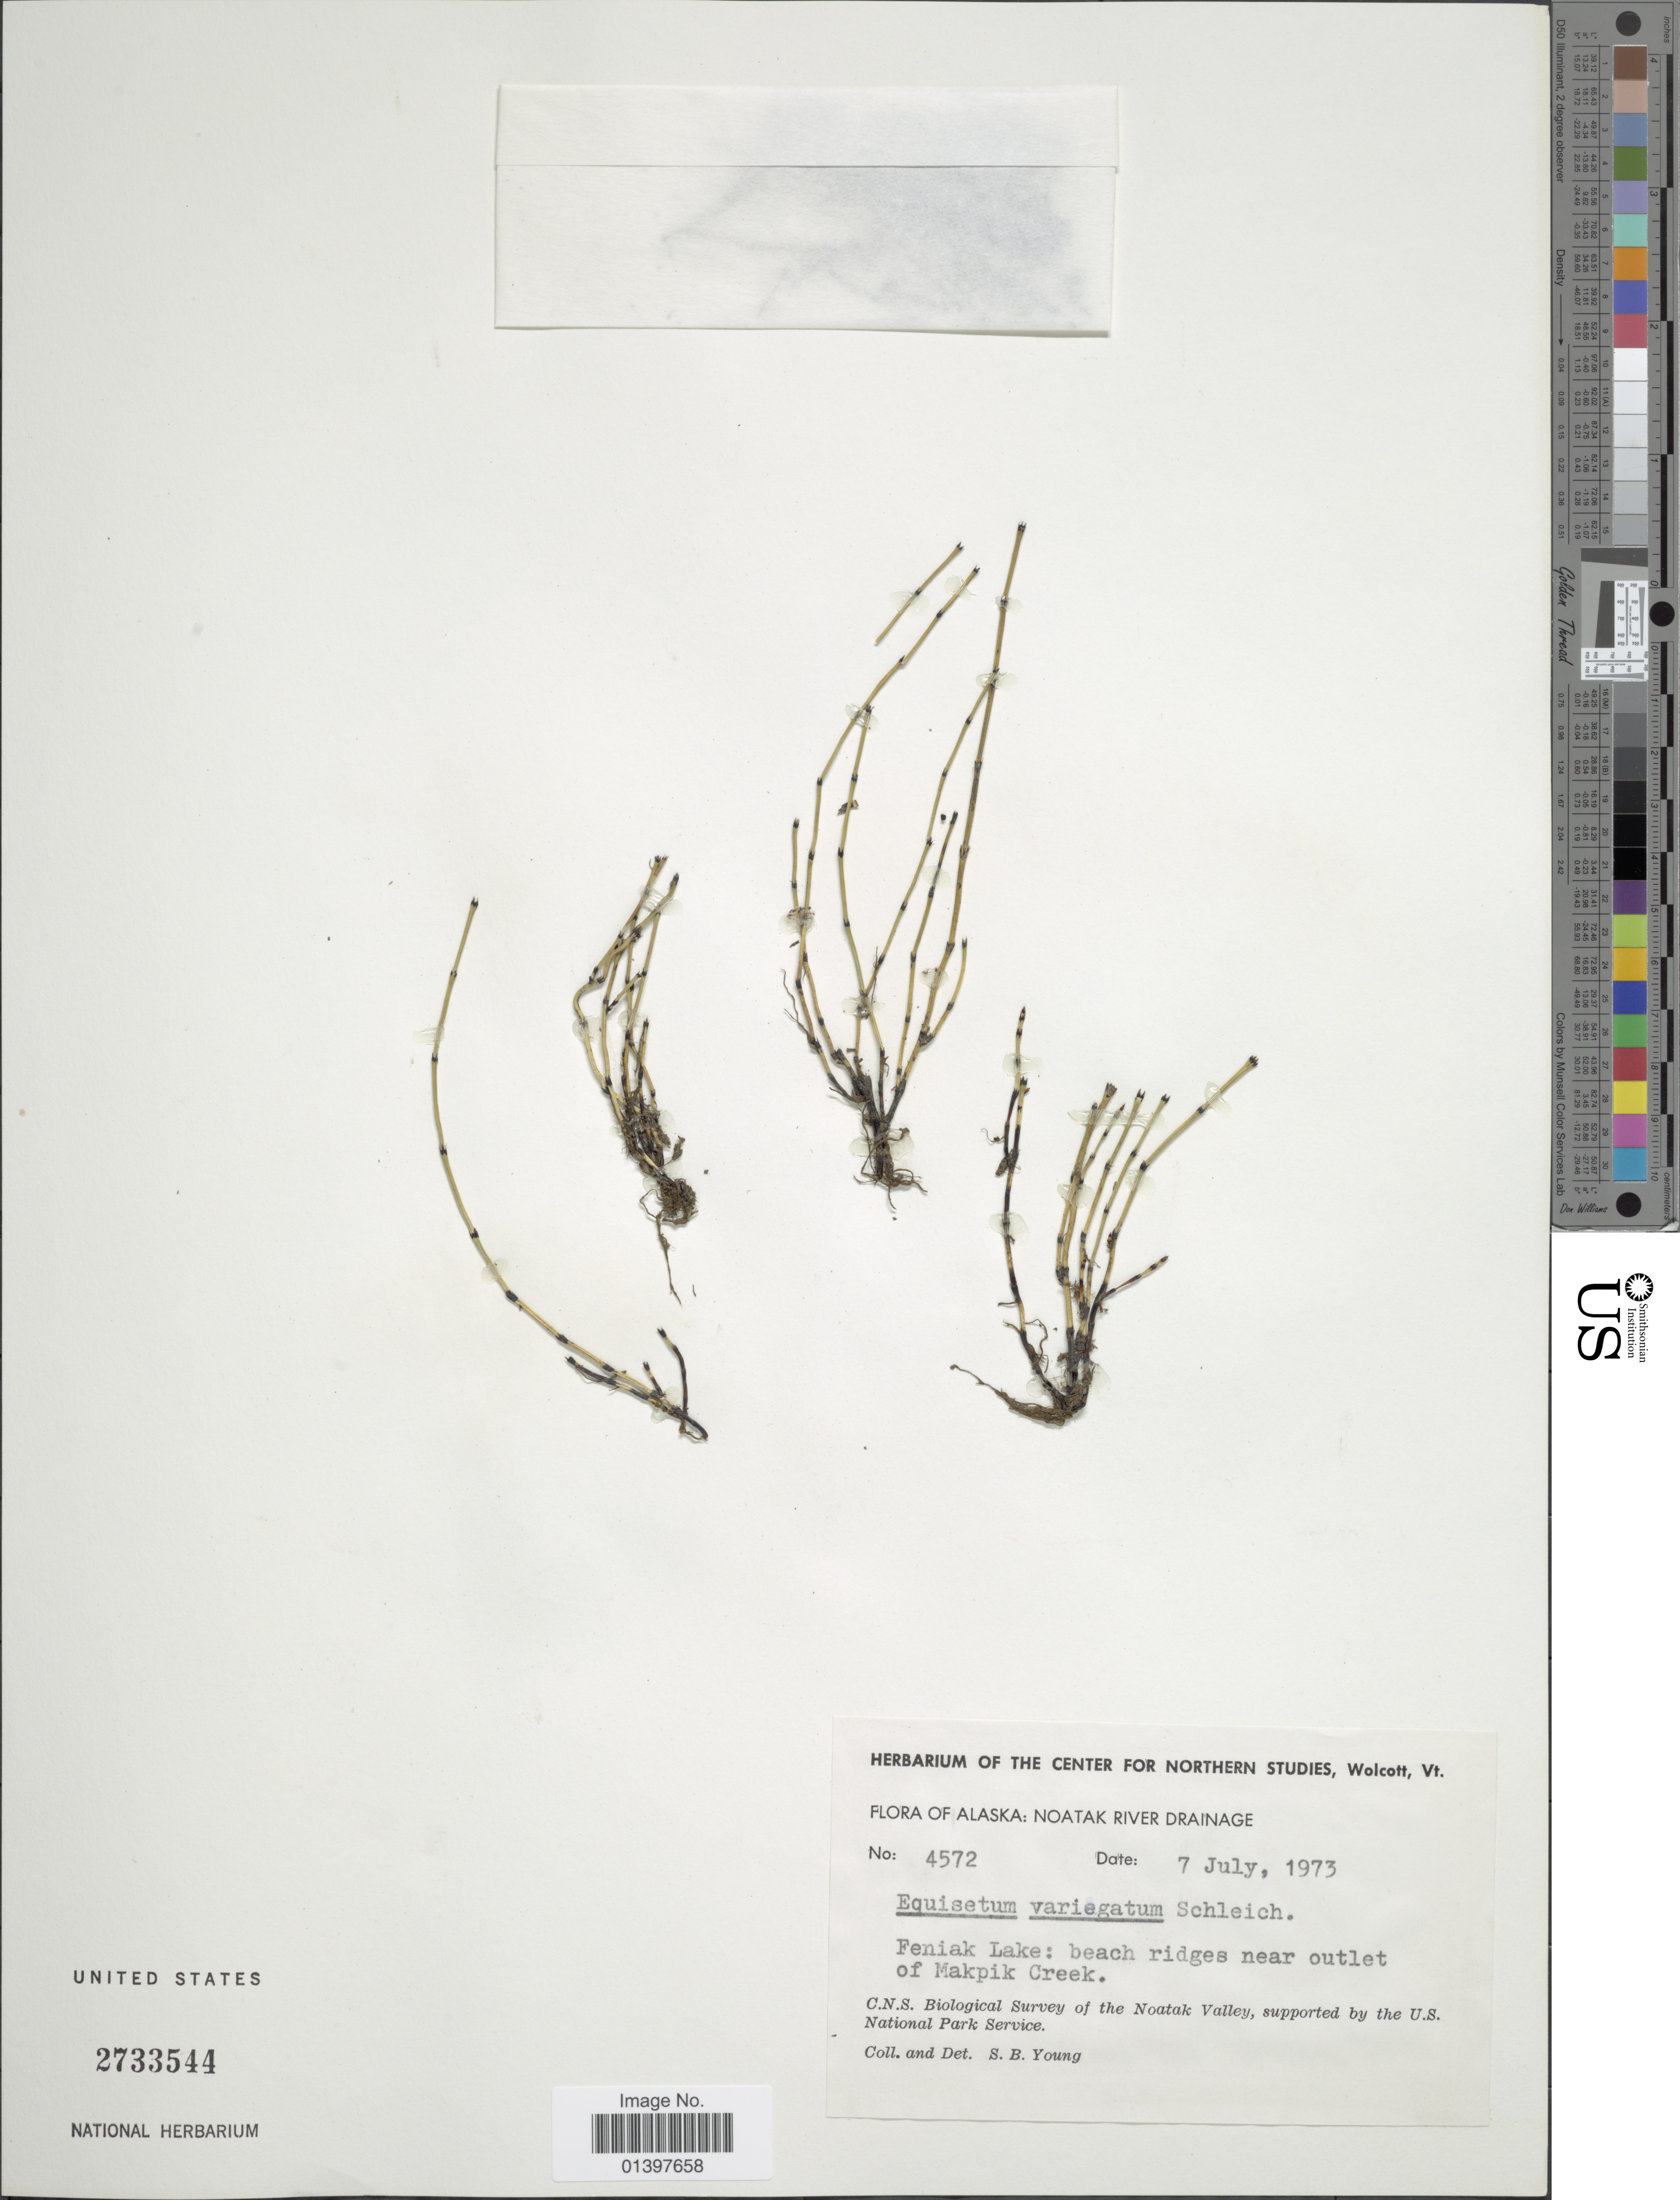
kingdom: Plantae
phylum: Tracheophyta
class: Polypodiopsida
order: Equisetales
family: Equisetaceae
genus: Equisetum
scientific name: Equisetum variegatum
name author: Schleich. ex F. Weber & D. Mohr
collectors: S. Young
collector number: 4572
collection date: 1973-07-07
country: United States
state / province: Alaska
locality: Noatak River drainage,Feniak lake: beach ridges near outlet of Makpik Creek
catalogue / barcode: US 2733544